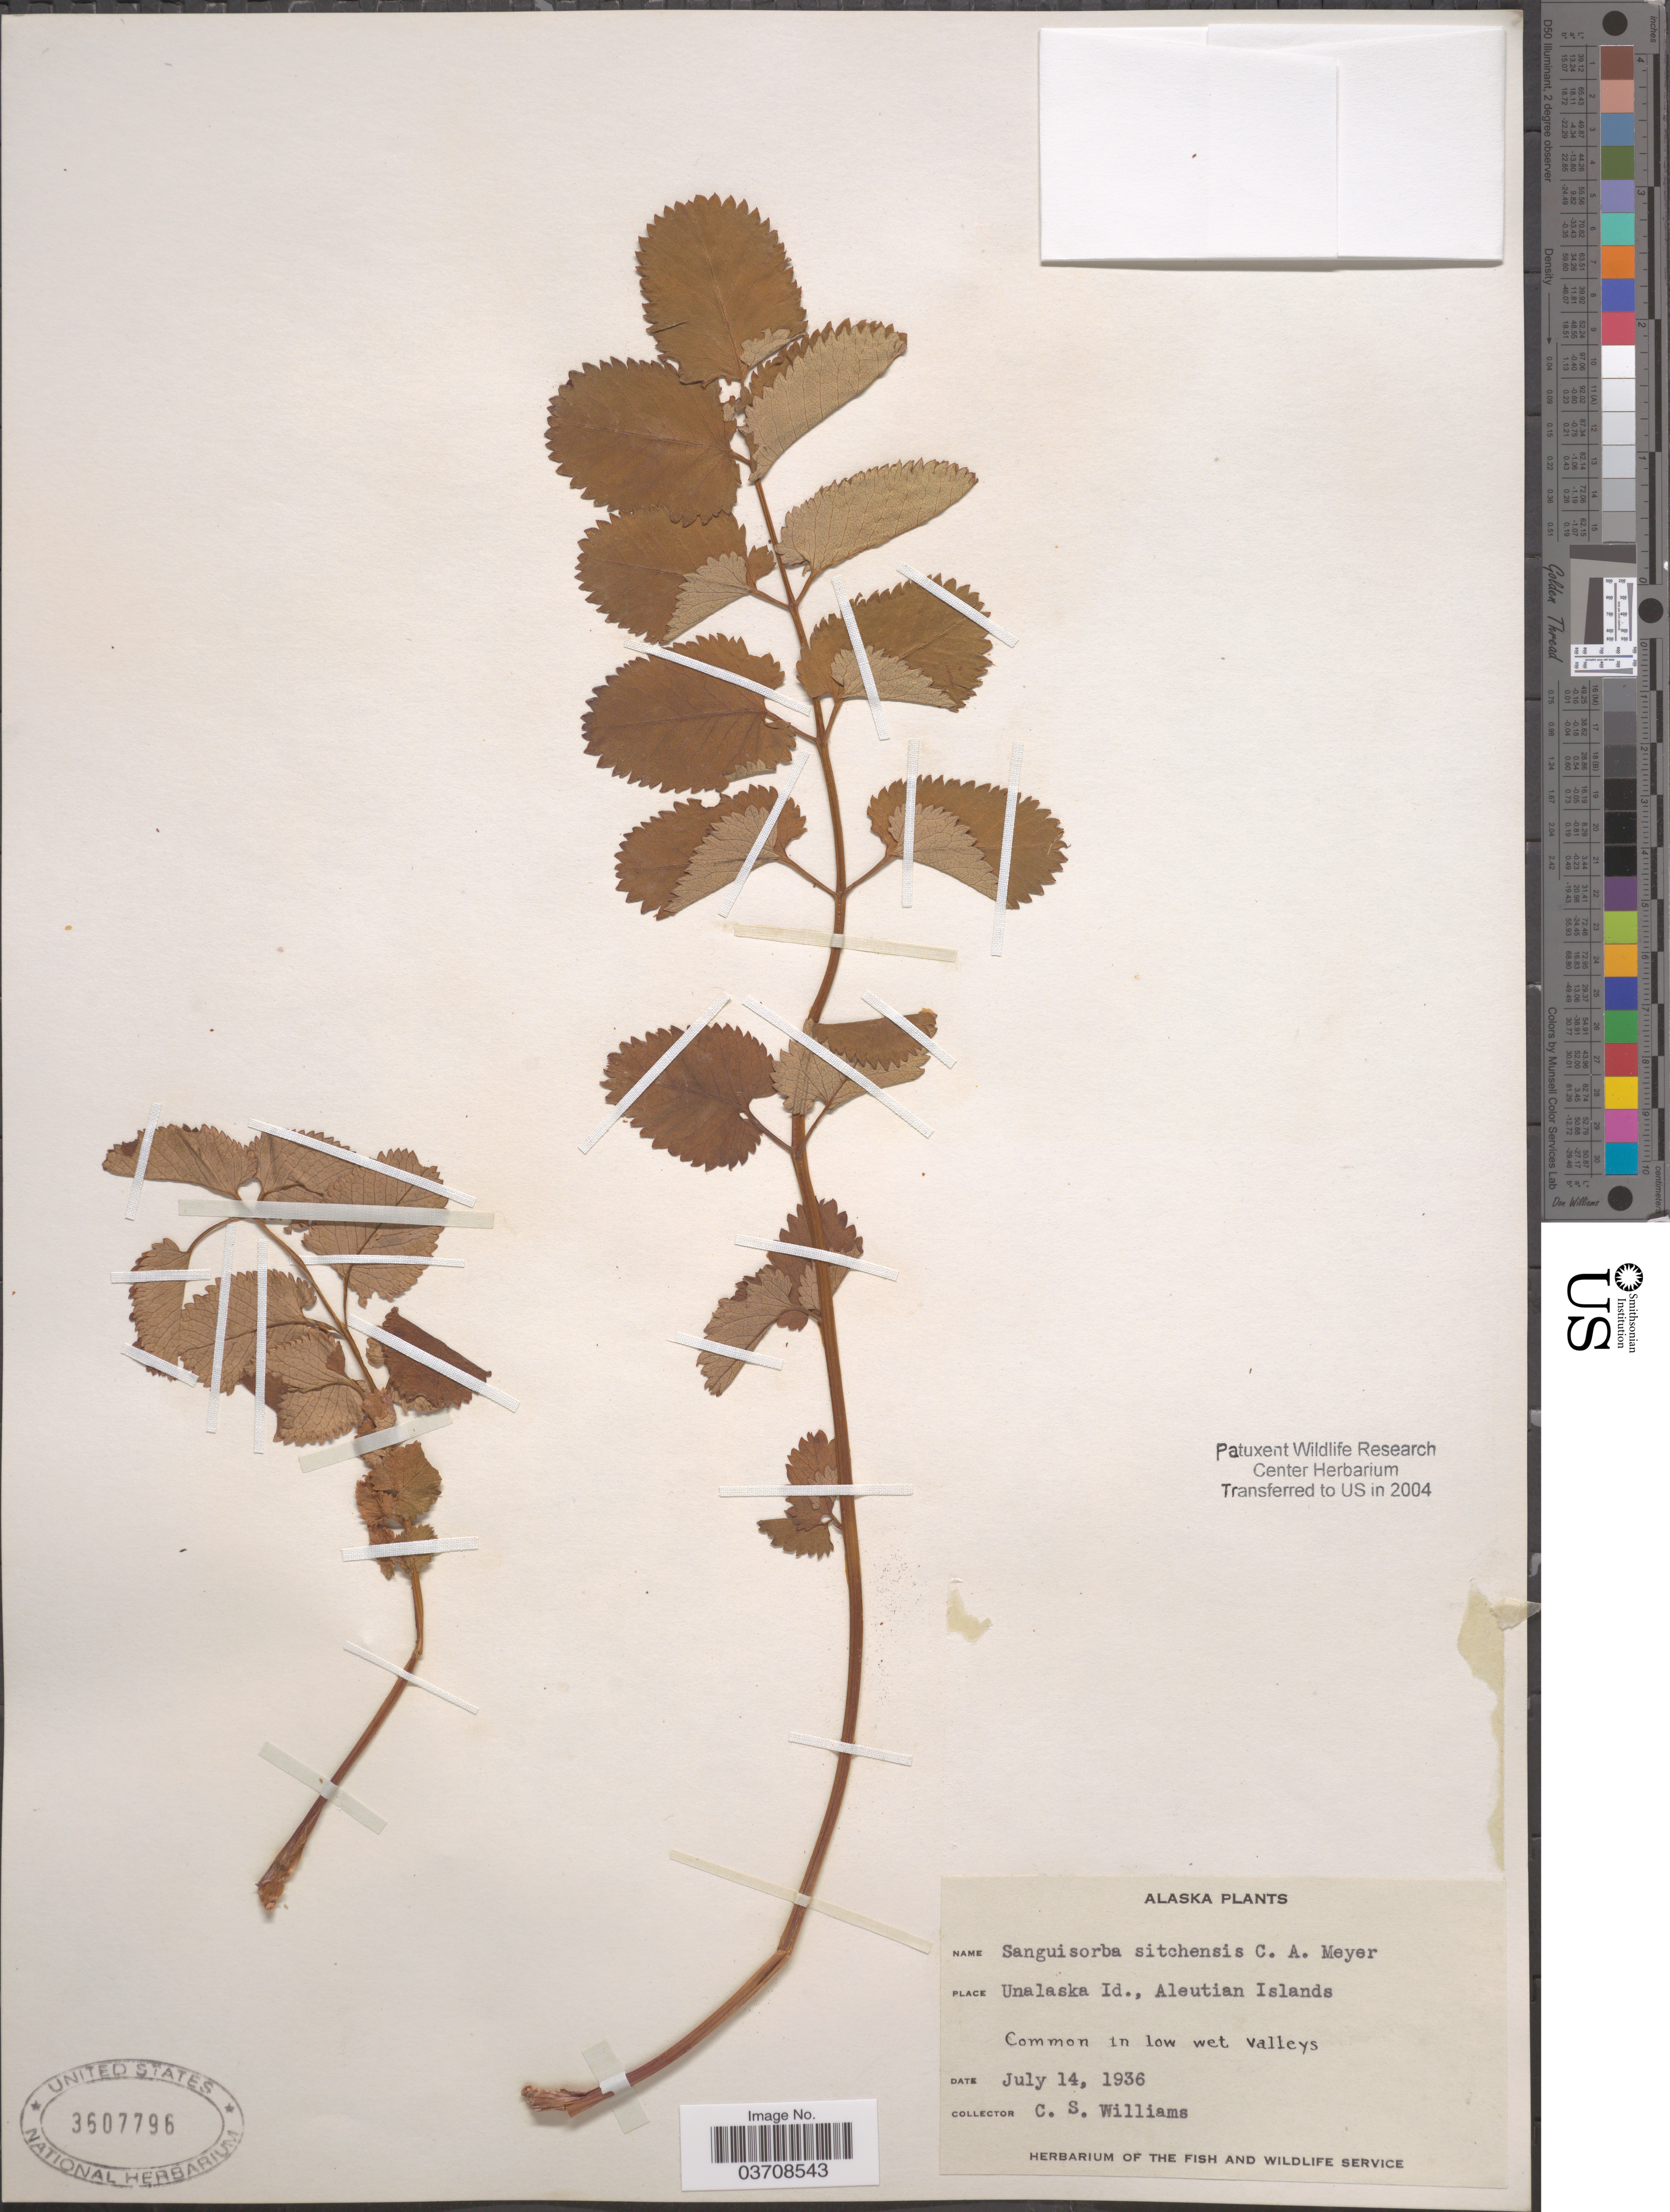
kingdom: Plantae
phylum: Tracheophyta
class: Magnoliopsida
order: Rosales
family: Rosaceae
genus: Sanguisorba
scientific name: Sanguisorba stipulata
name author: Raf.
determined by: Strong, Mark T., (BOT), Smithsonian Institution - National Museum of Natural History (UNITED STATES)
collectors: C. Williams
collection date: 1936-07-14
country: United States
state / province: Alaska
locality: Unalaska Id., Aleutian Islands.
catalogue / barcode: US 3607796